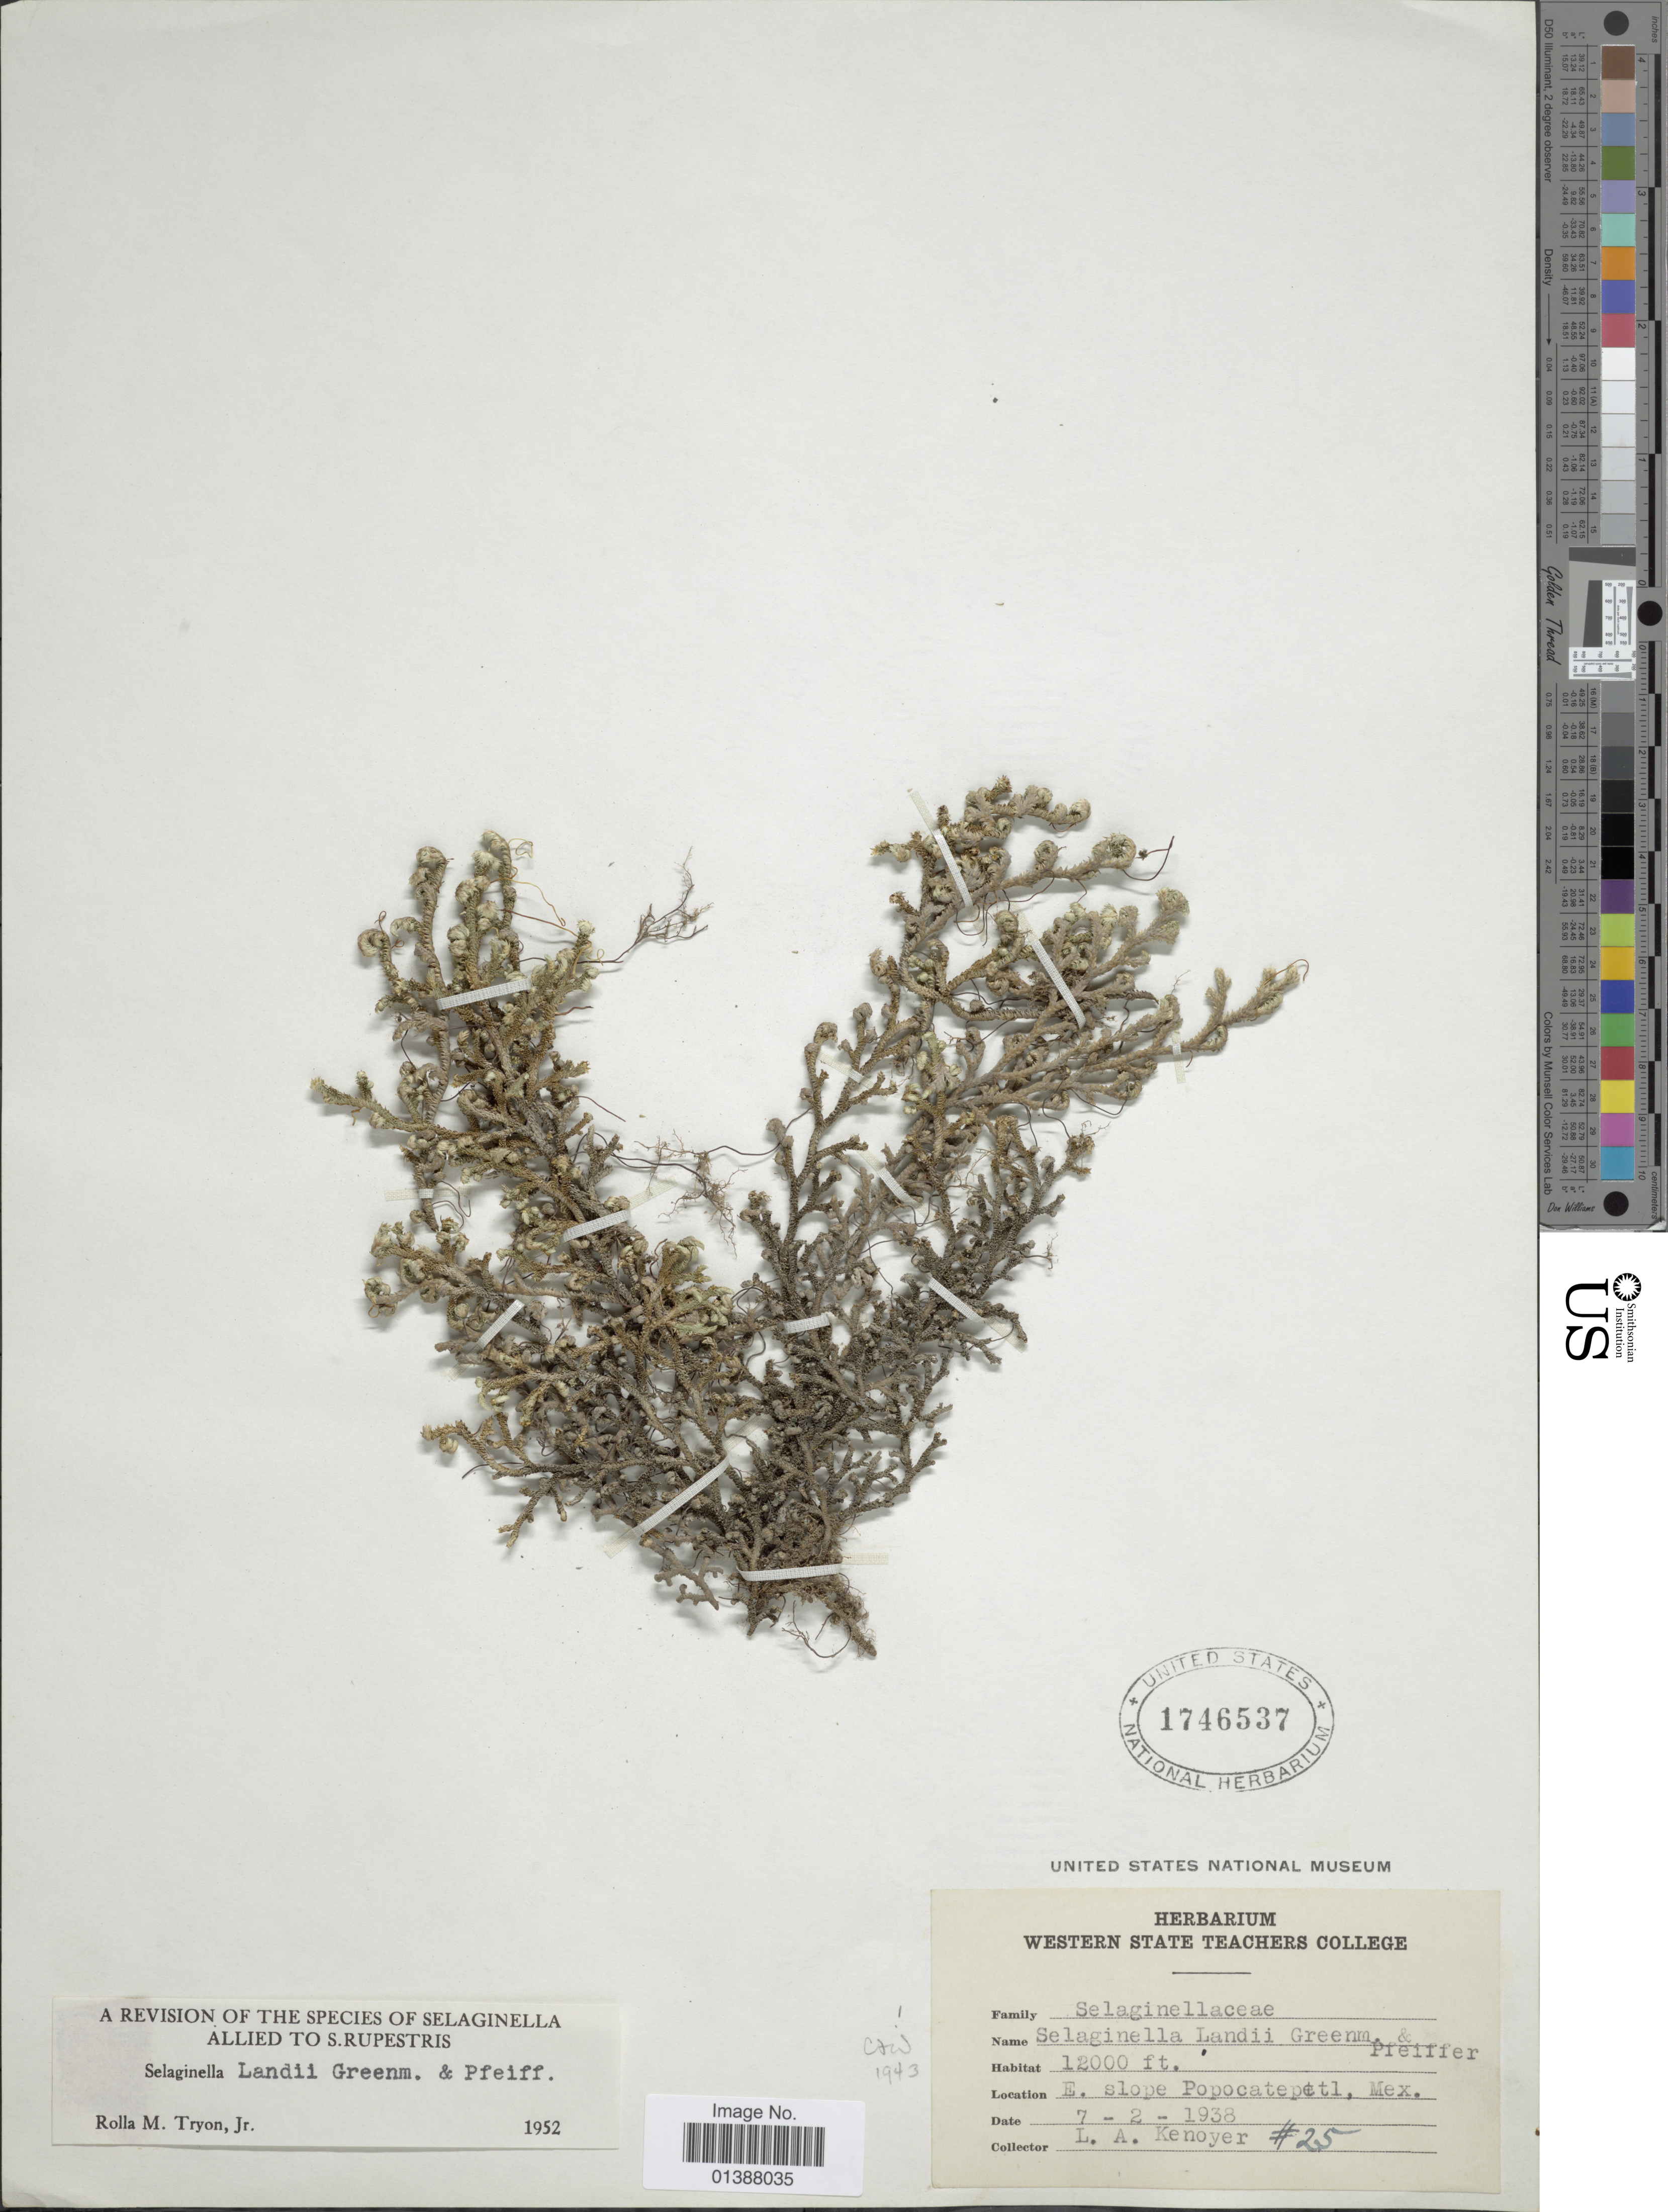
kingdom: Plantae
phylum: Tracheophyta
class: Lycopodiopsida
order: Selaginellales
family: Selaginellaceae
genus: Selaginella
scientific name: Selaginella landii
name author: Greenm. & N. Pfeiff.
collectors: L. A. Kenoyer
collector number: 25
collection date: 1938-02-07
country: Mexico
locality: E slope Popocatepetl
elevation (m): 3658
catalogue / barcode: US 1746537